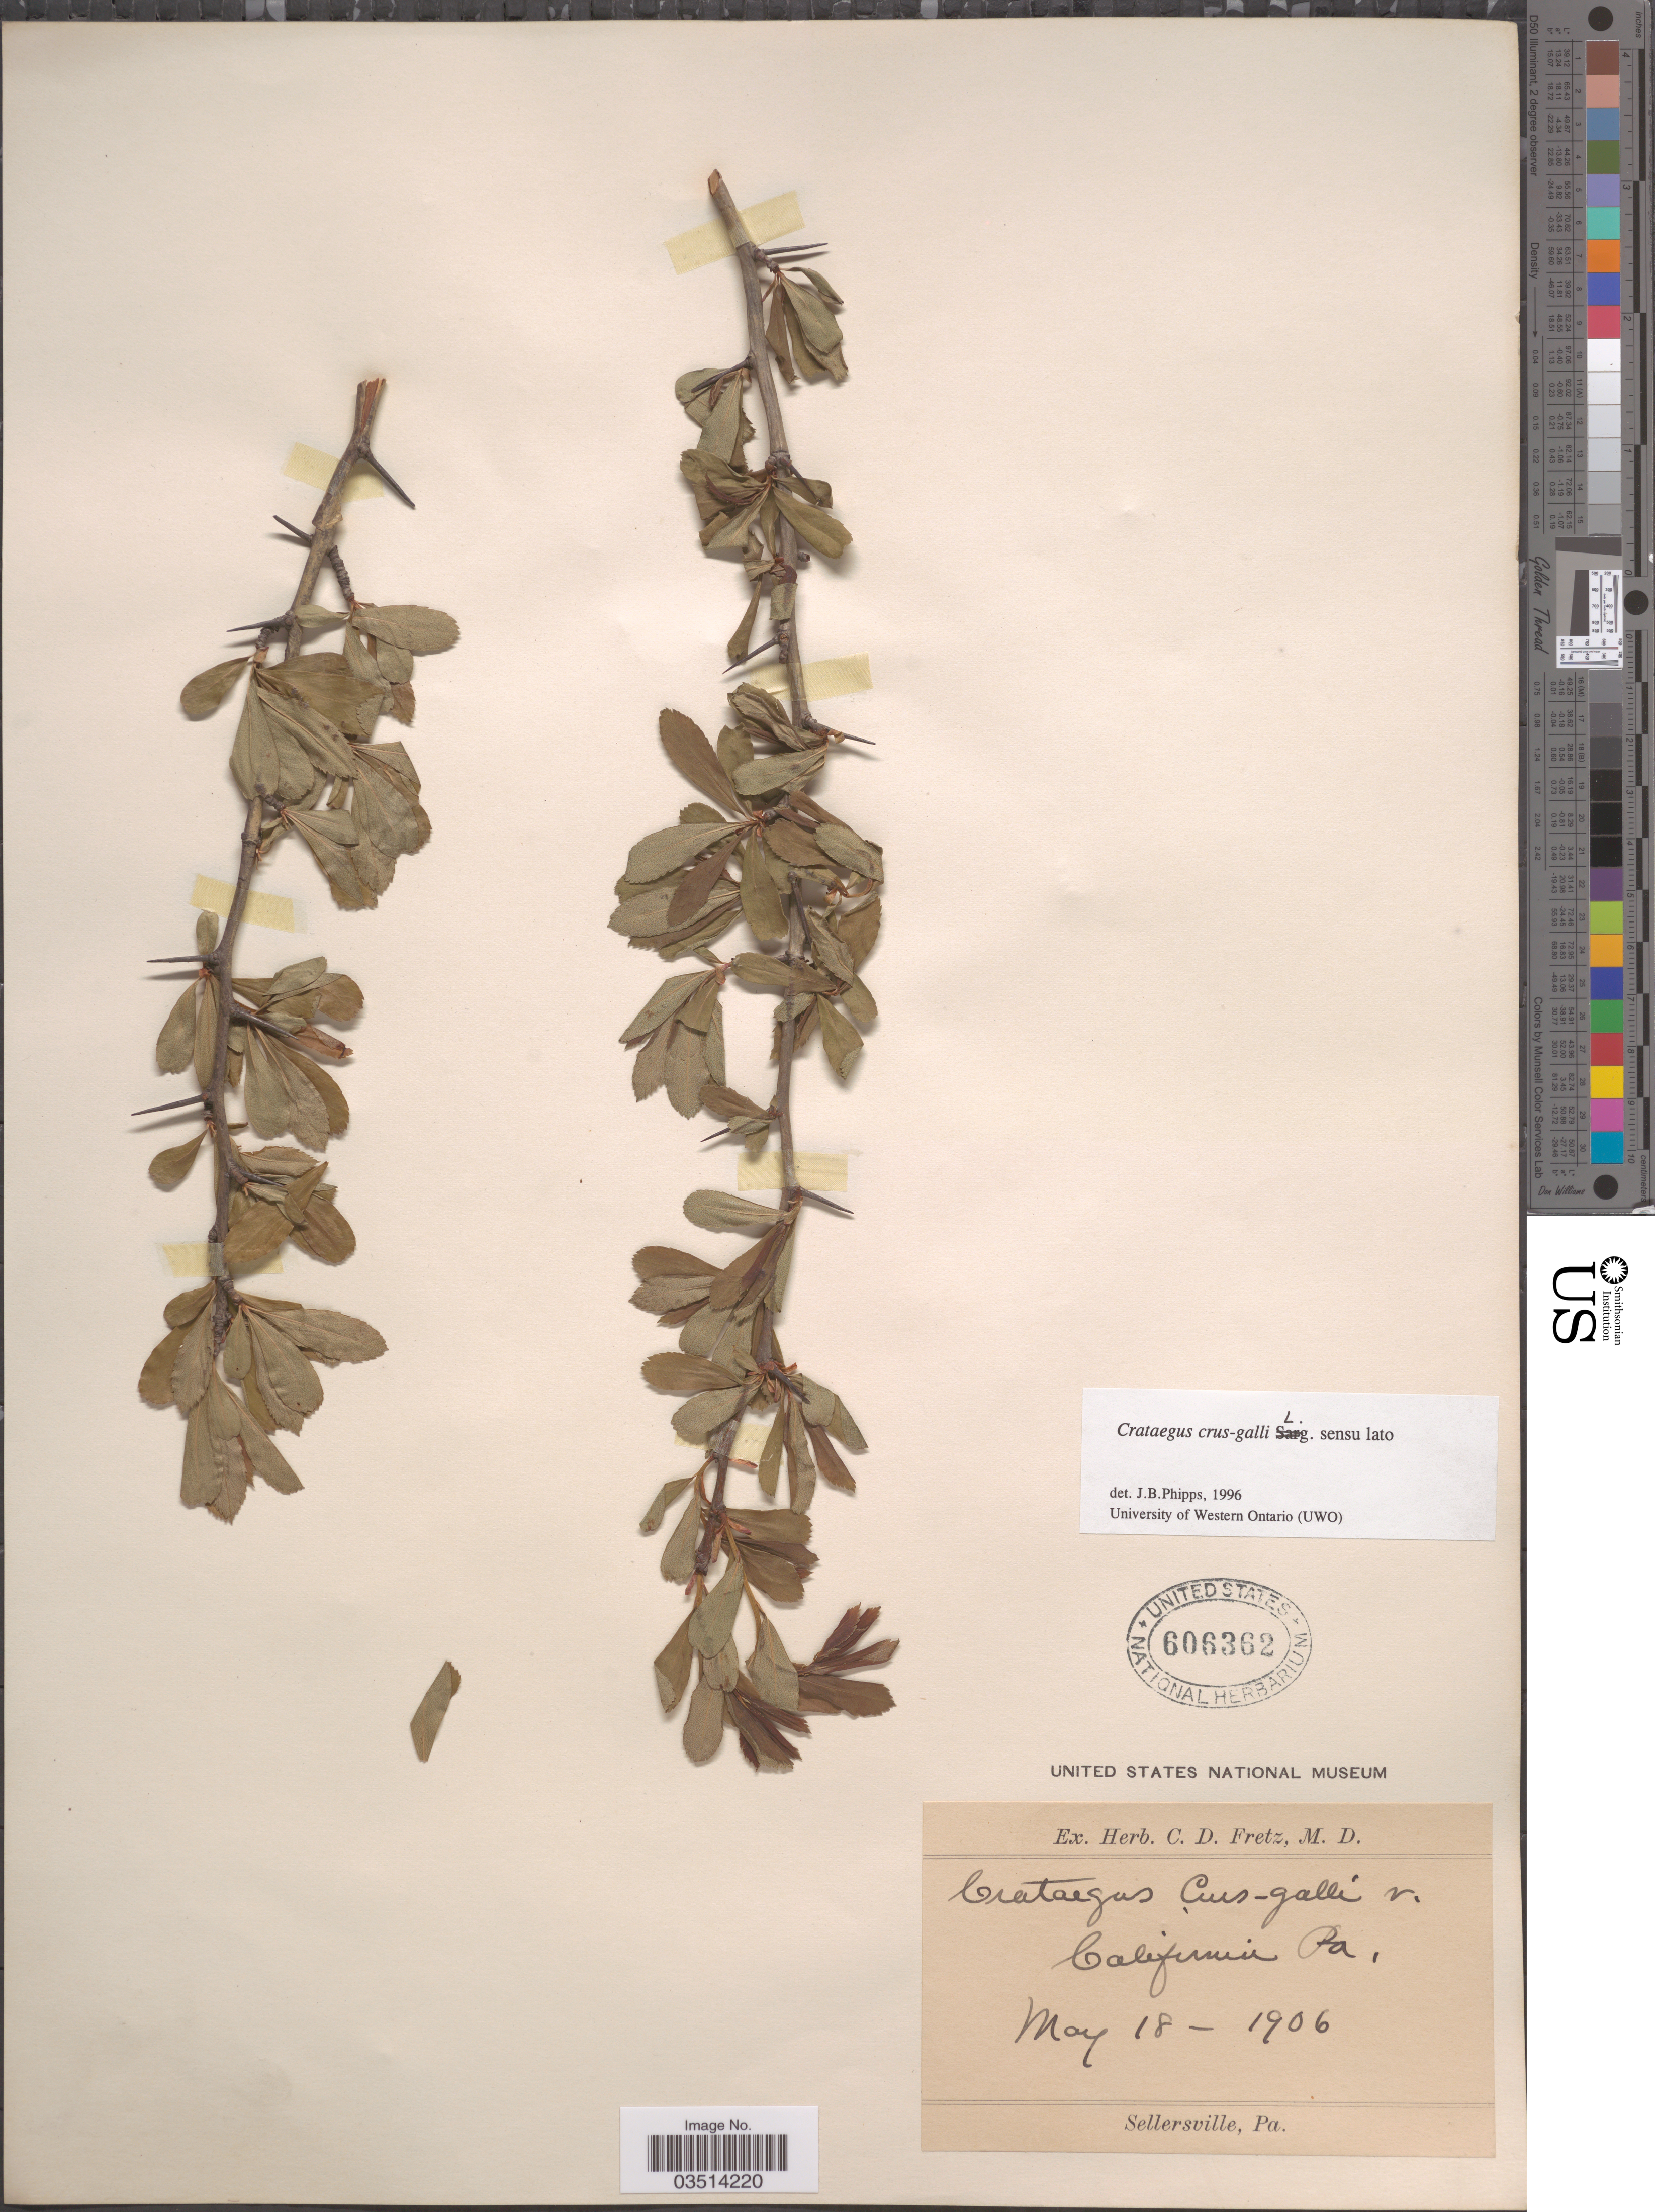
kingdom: Plantae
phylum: Tracheophyta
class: Magnoliopsida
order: Rosales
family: Rosaceae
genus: Crataegus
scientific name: Crataegus crus-galli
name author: L.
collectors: ex herb. C.D. Fretz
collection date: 1906-05-18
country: United States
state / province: Pennsylvania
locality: California. Sellersville.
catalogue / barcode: US 606362